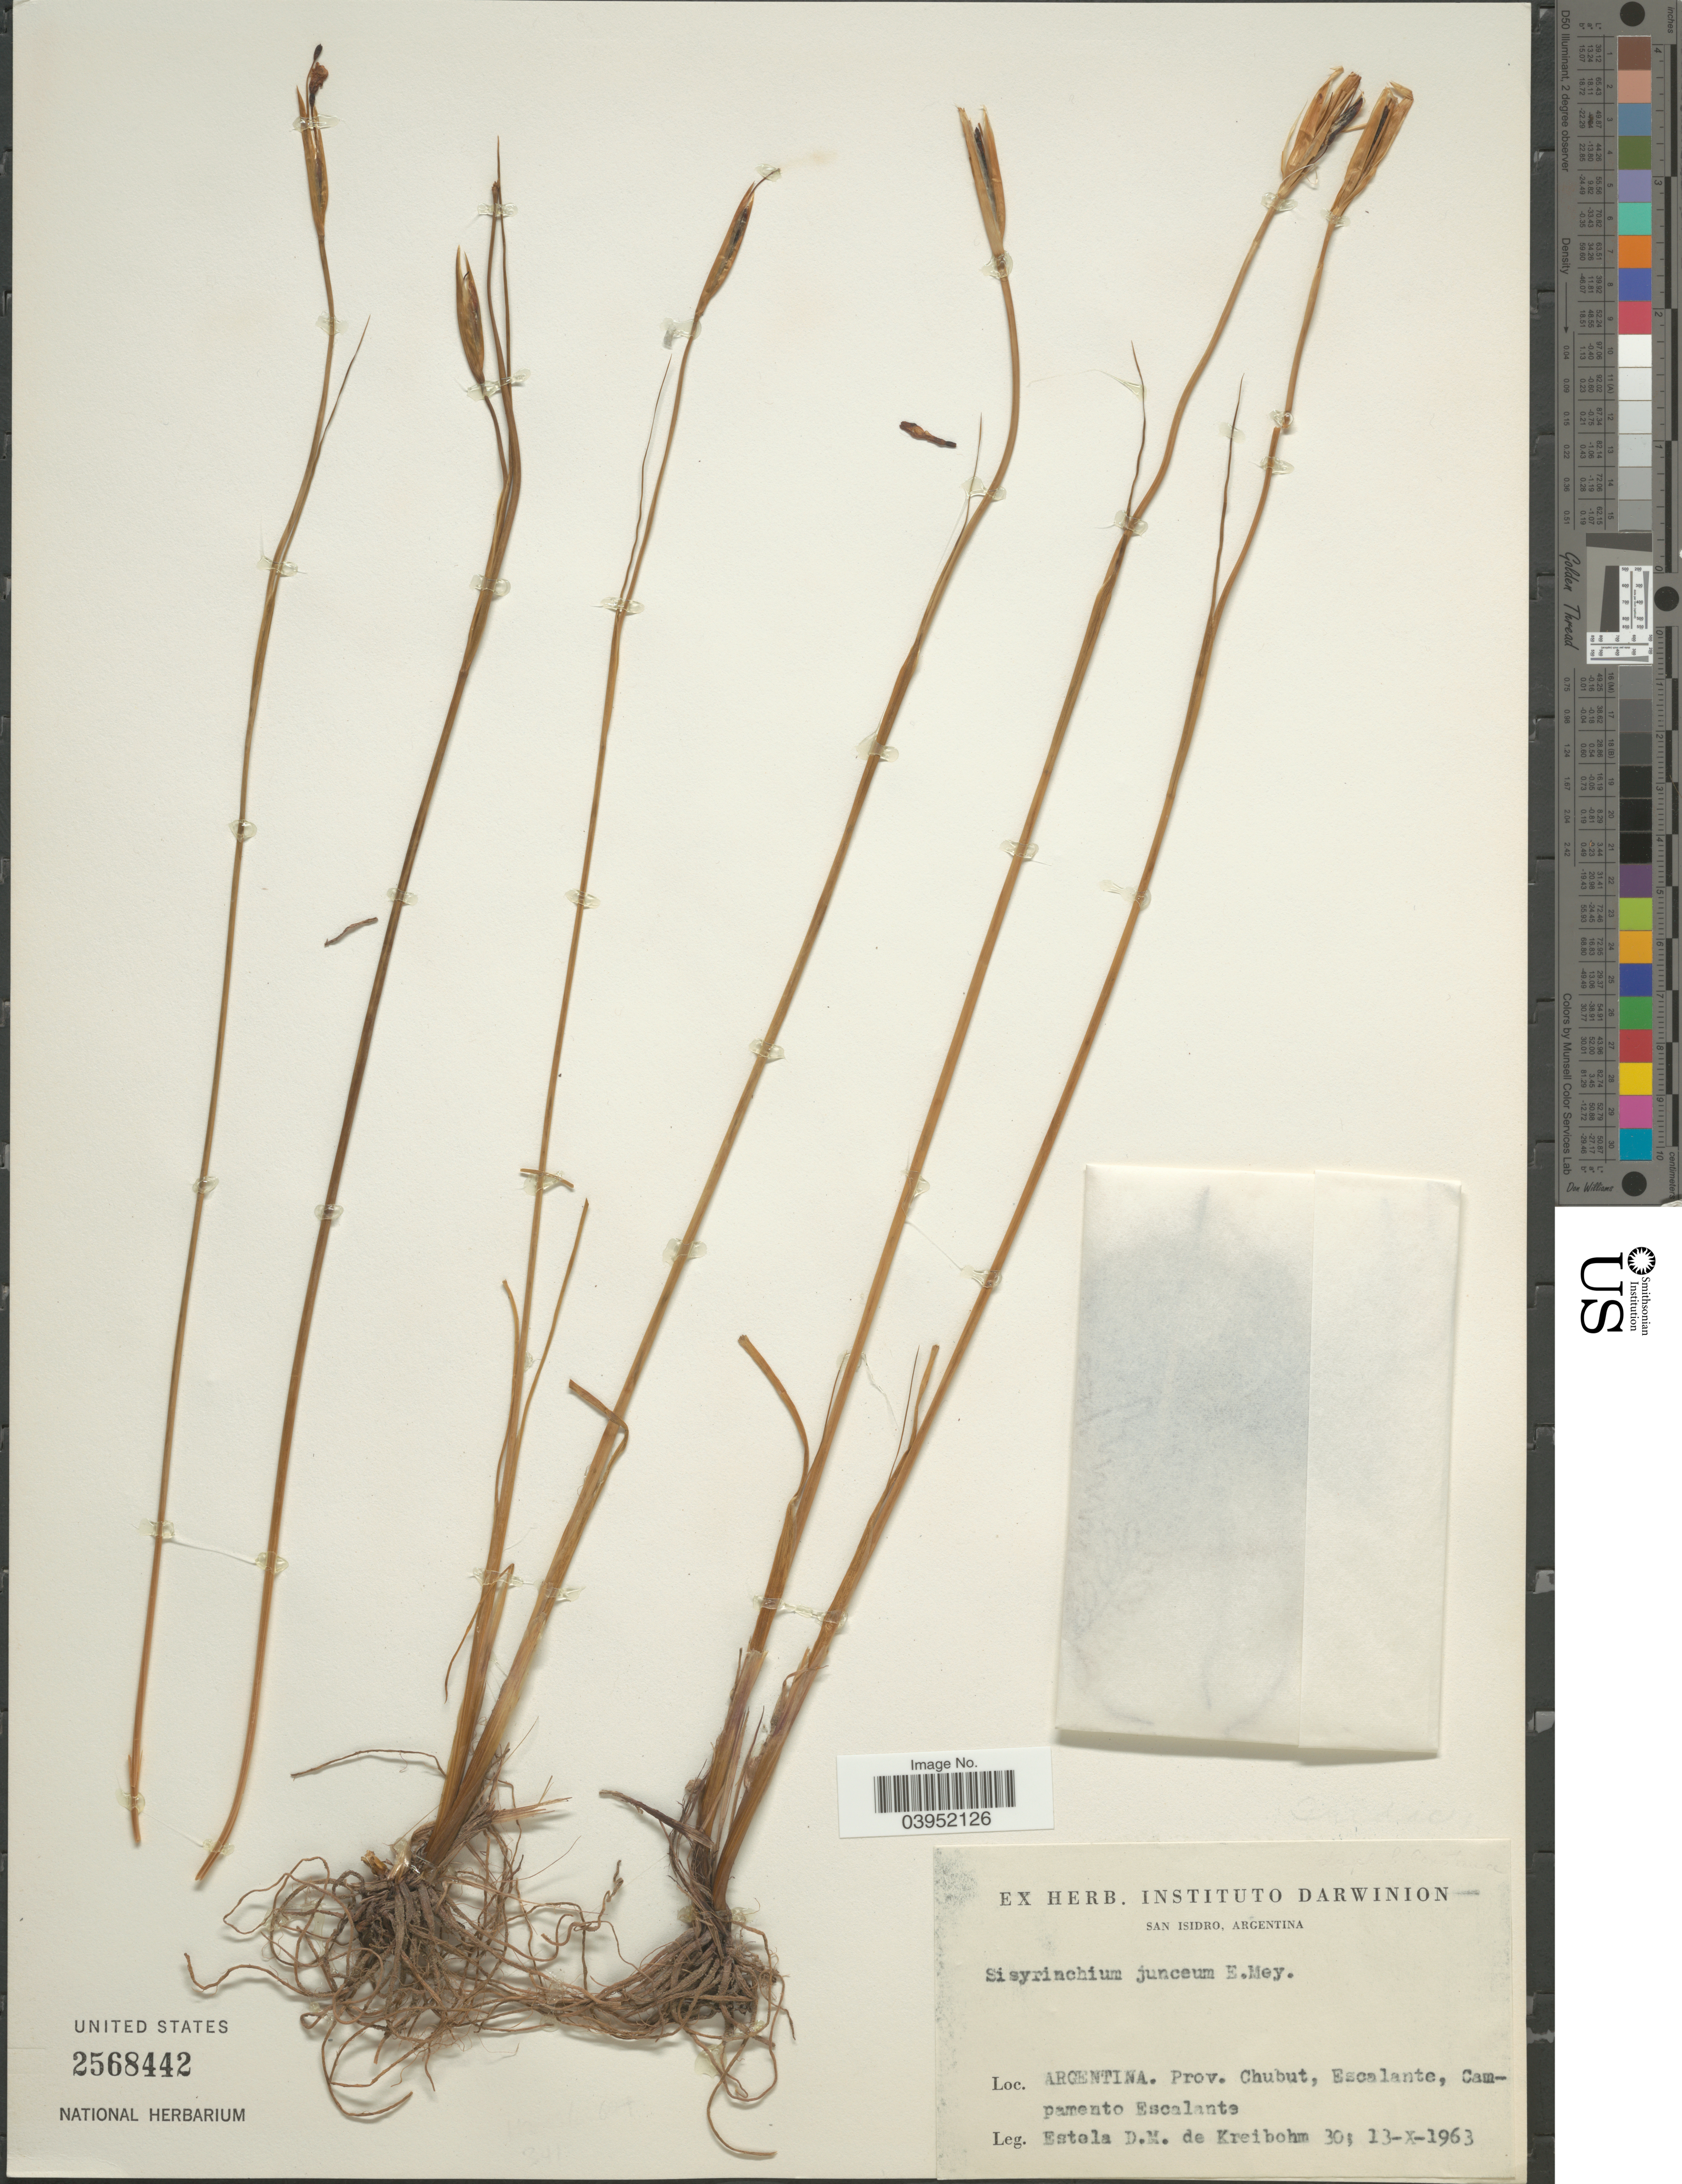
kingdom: Plantae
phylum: Tracheophyta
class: Liliopsida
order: Asparagales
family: Iridaceae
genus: Sisyrinchium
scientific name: Sisyrinchium junceum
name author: E. Mey. ex C. Presl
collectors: E. Kreibohm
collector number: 30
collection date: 1963-10-13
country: Argentina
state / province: Chubut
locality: Escalante, Campamento Escalante.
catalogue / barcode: US 2568442